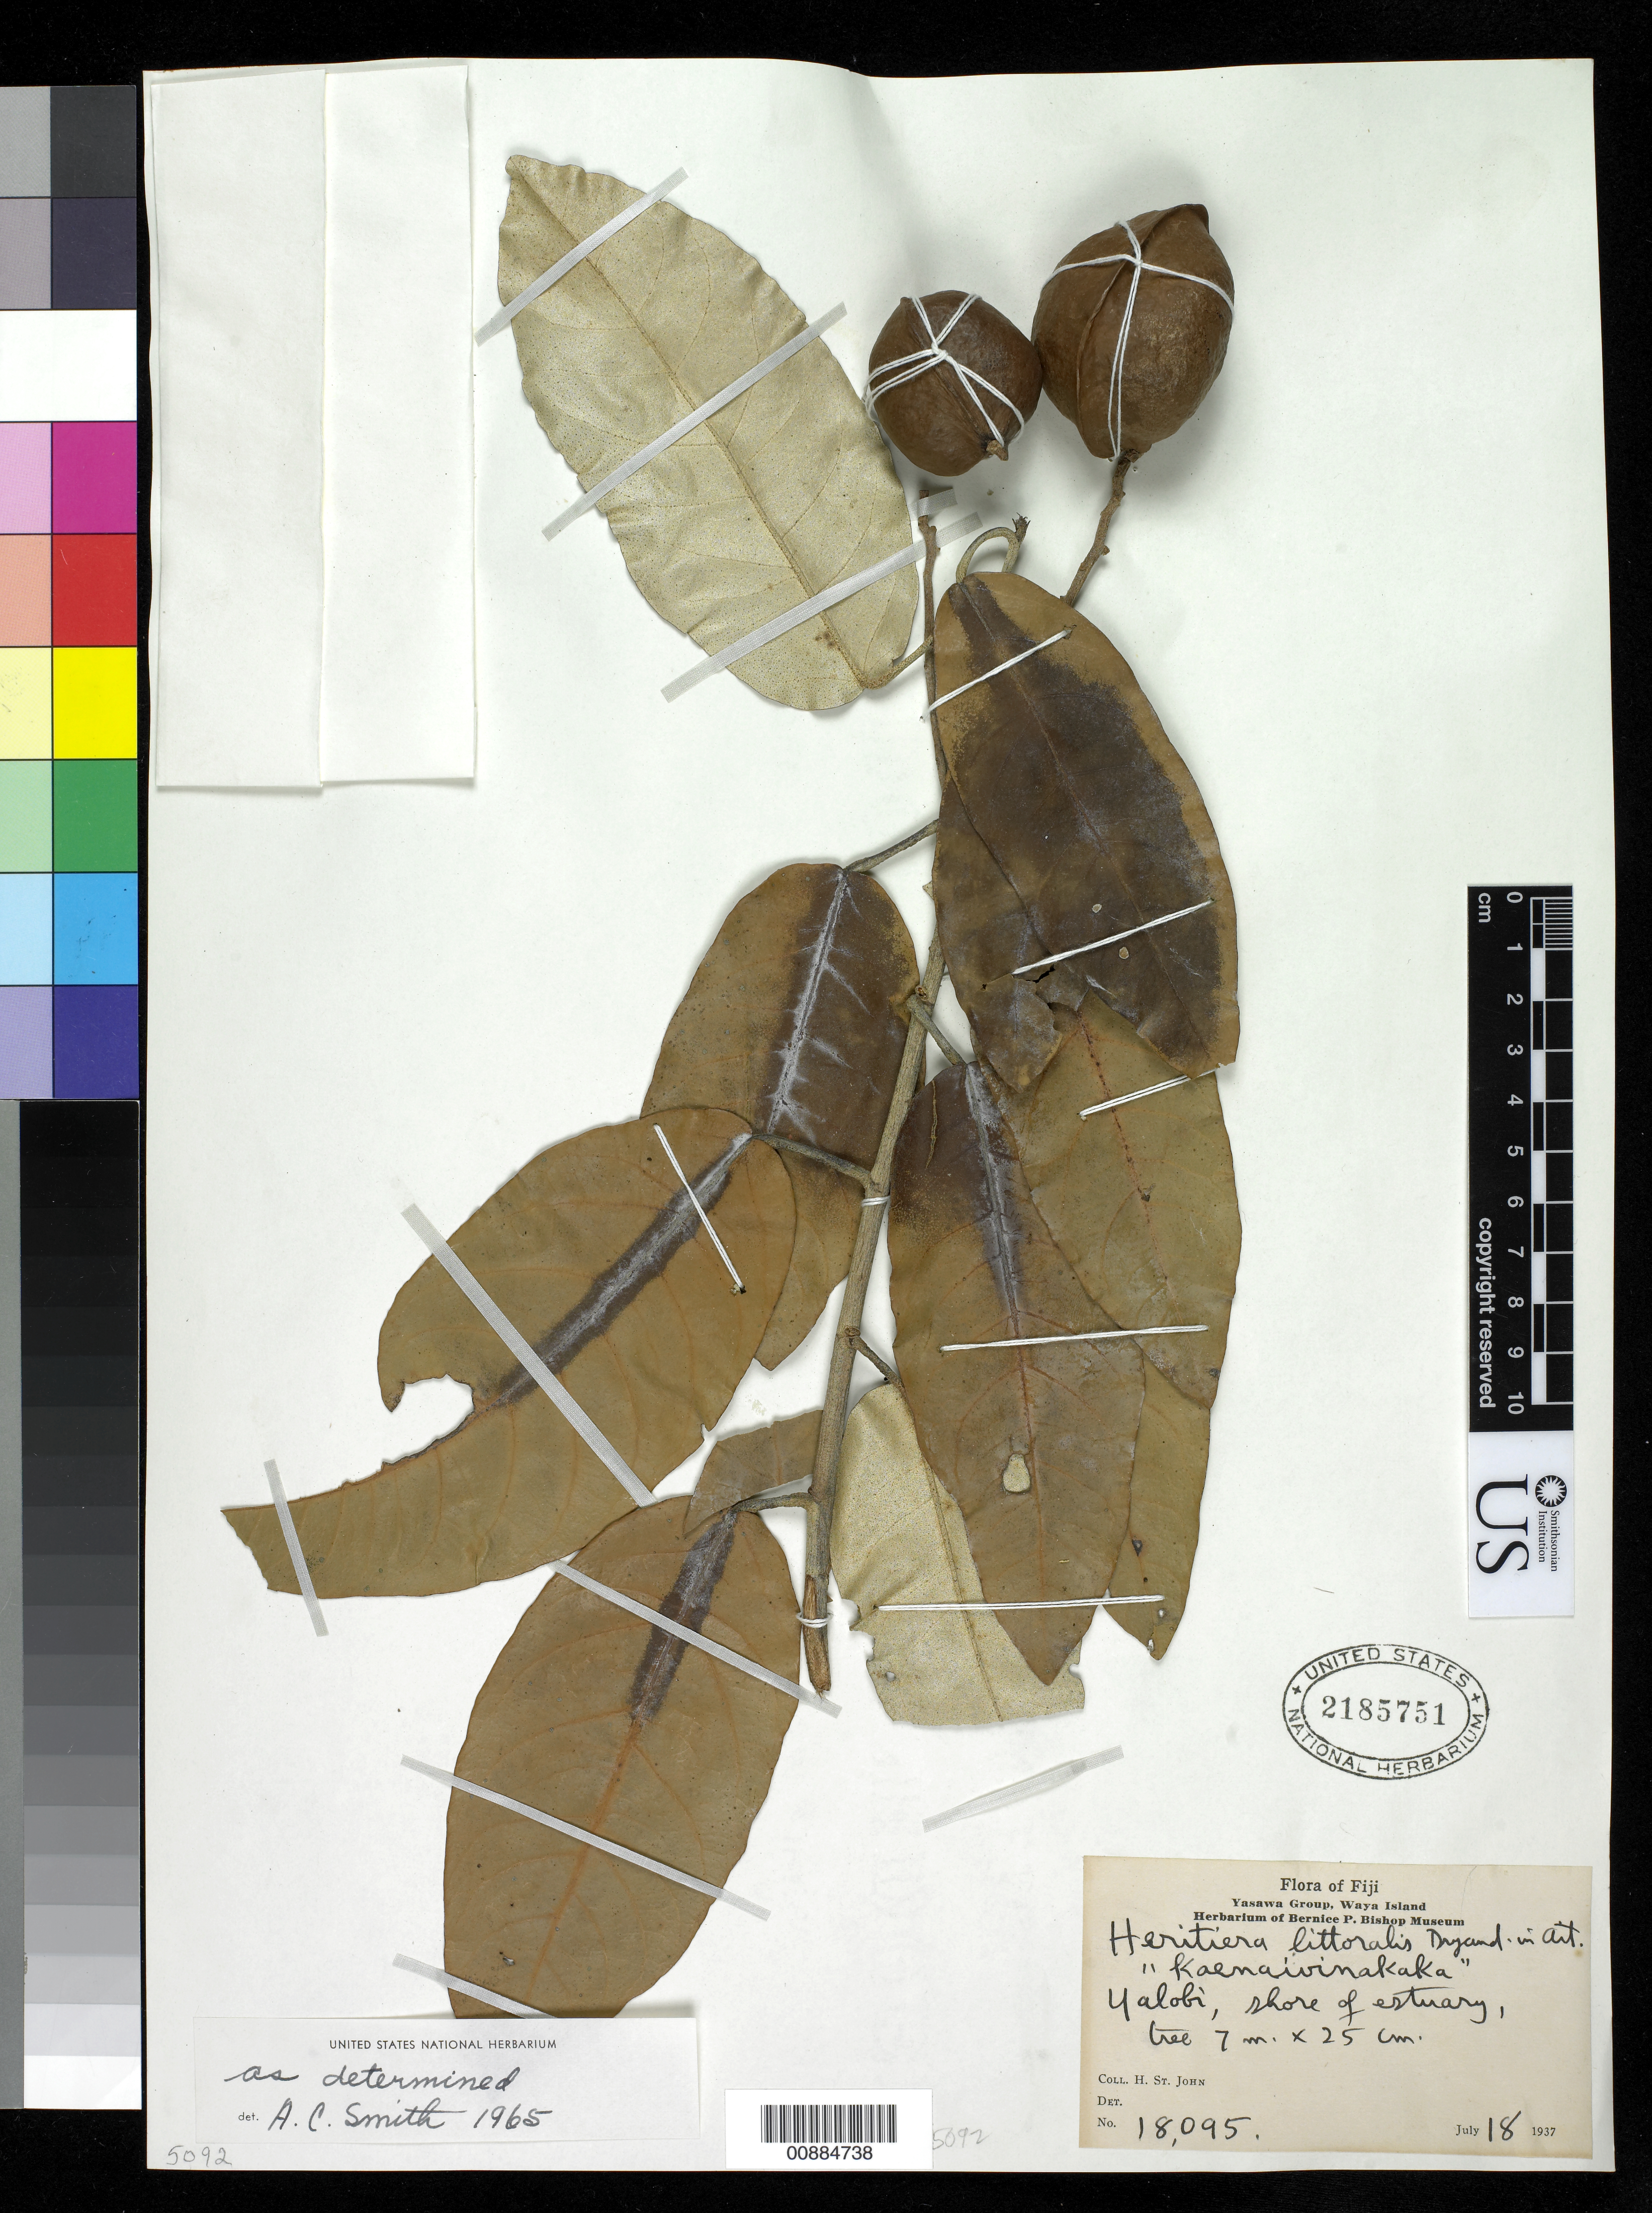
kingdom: Plantae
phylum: Tracheophyta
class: Magnoliopsida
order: Malvales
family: Malvaceae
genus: Heritiera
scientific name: Heritiera littoralis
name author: Aiton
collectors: H. St. John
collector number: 18095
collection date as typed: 18 Jul 1937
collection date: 1937-07-18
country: Fiji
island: Waya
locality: Yalobi, shore of estuary.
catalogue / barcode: US 2185751